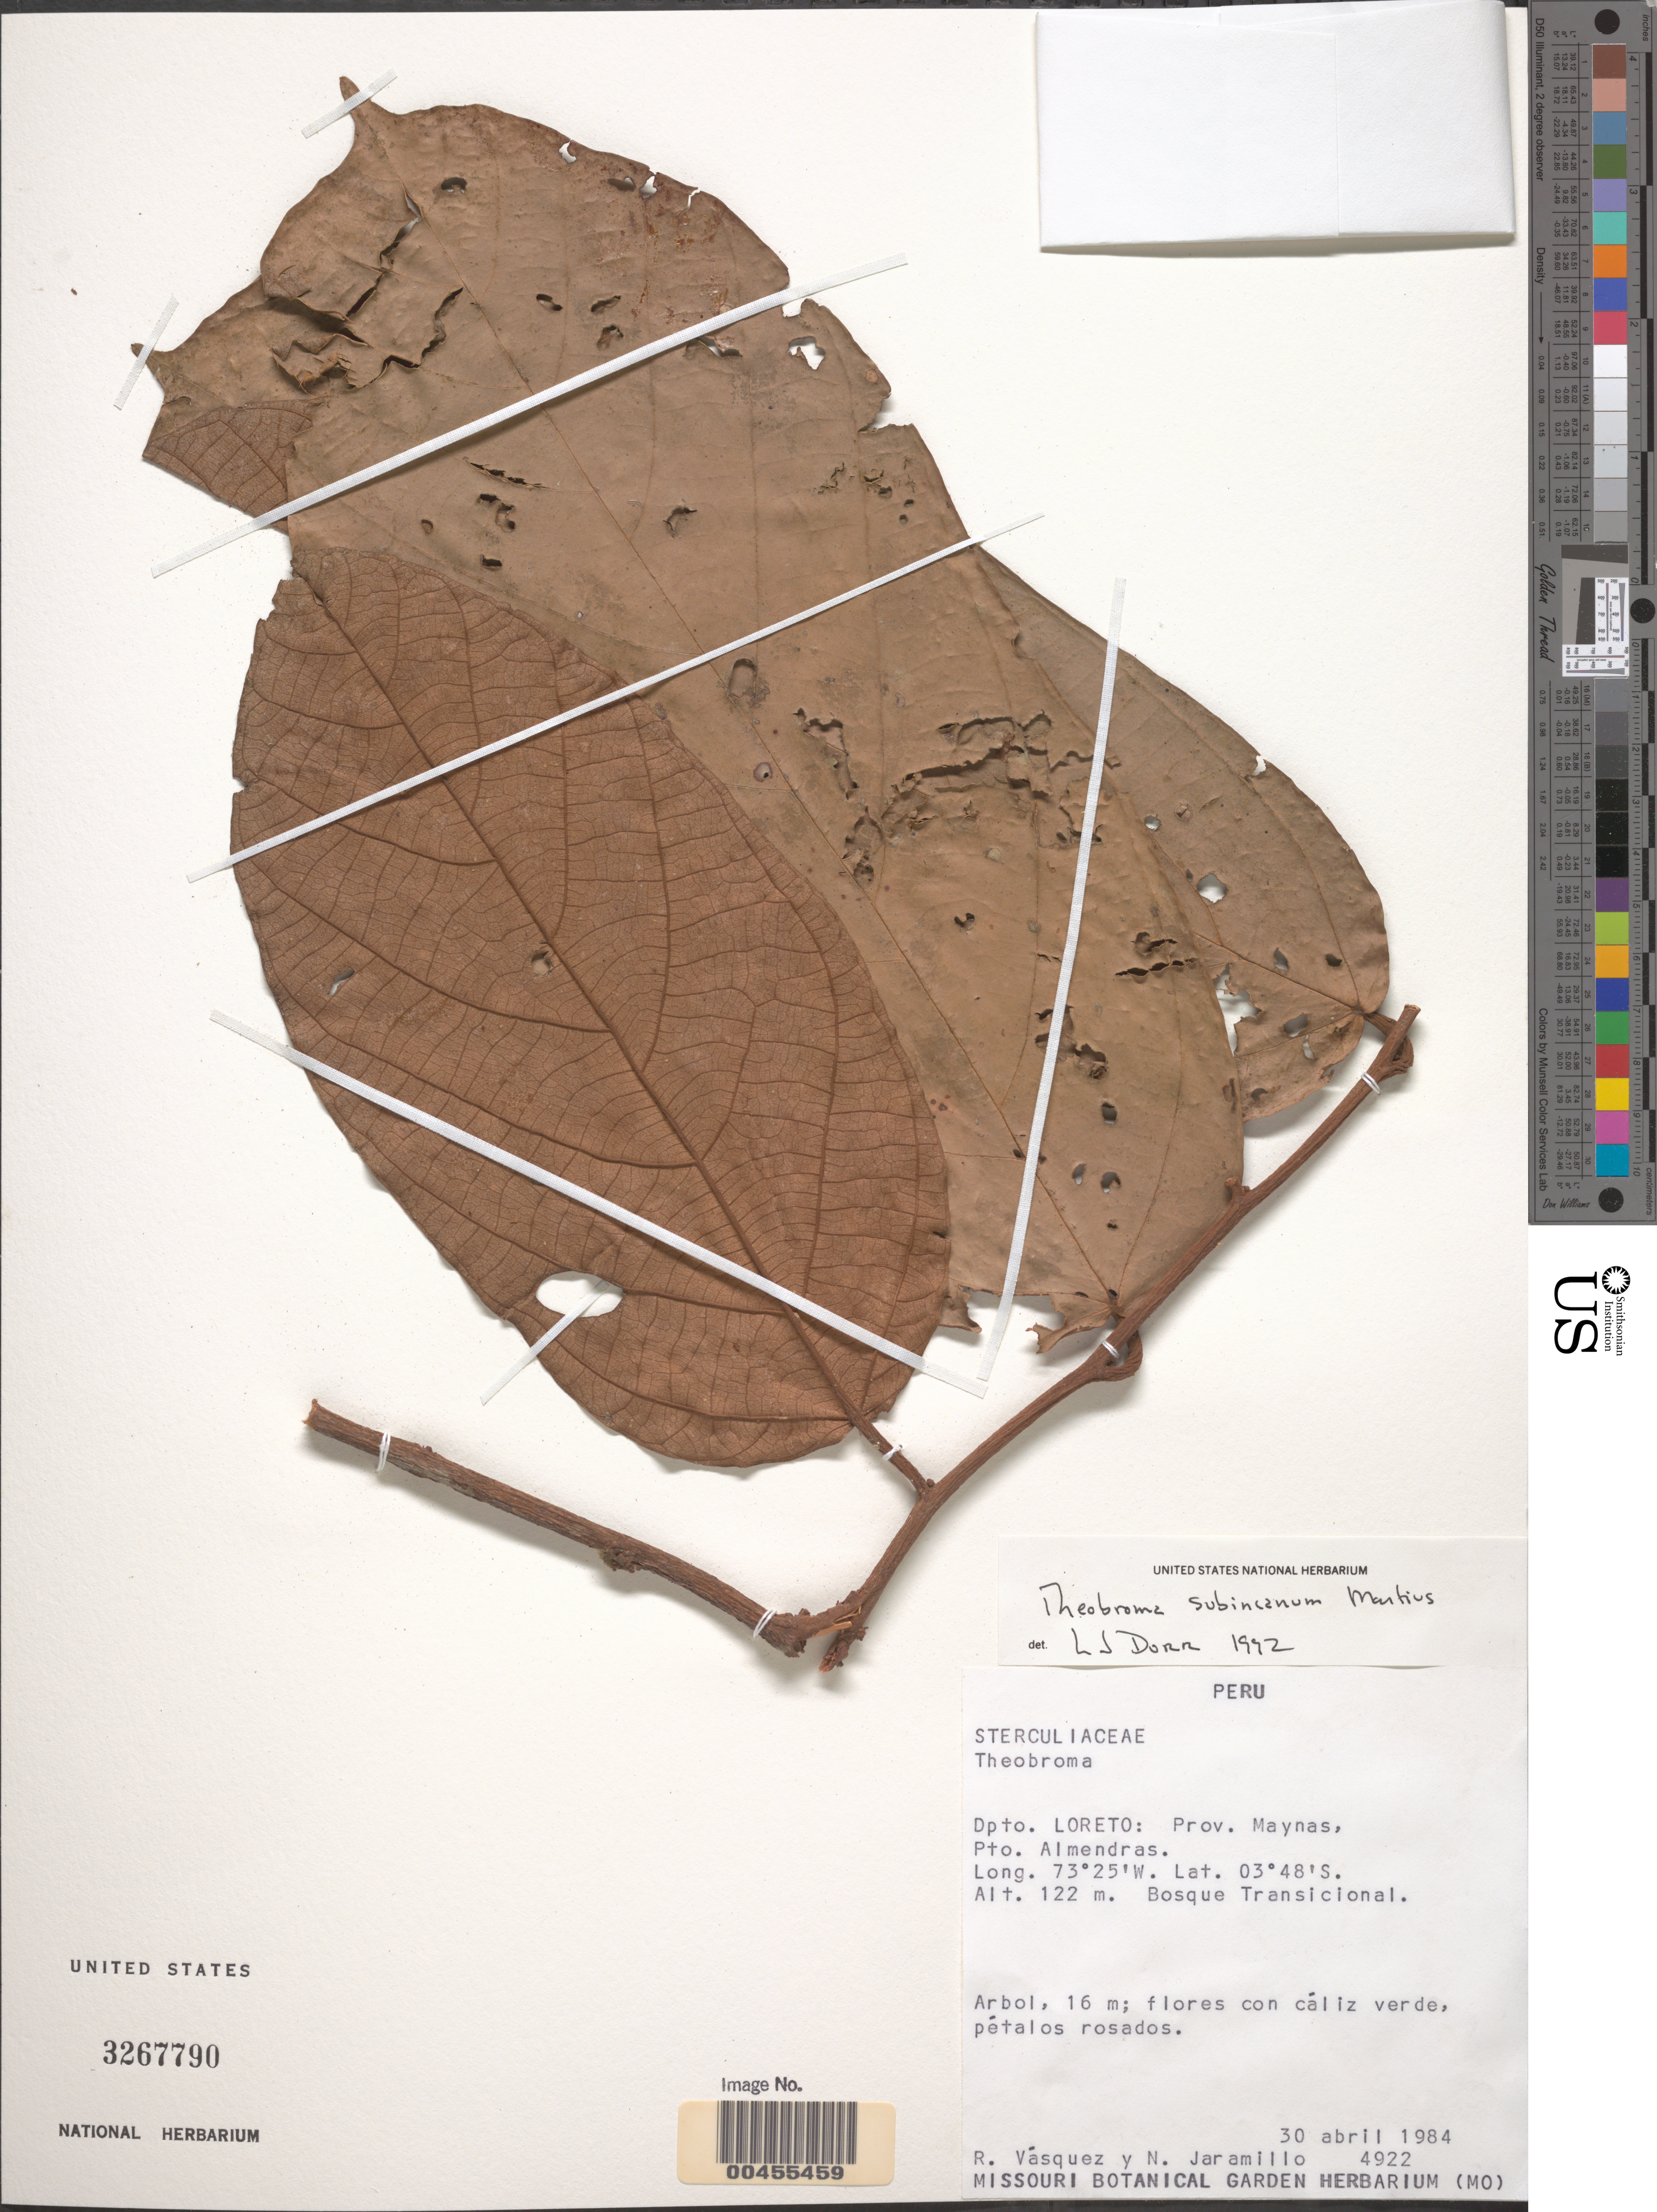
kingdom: Plantae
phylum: Tracheophyta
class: Magnoliopsida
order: Malvales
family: Malvaceae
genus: Theobroma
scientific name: Theobroma subincanum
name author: Mart.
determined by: Dorr, L. J., (BOT), Smithsonian Institution - National Museum of Natural History (UNITED STATES)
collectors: R. Vásquez & N. Jaramillo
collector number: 4922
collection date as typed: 30 Apr 1984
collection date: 1984-04-30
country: Peru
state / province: Loreto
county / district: Maynas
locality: Pto. Almendras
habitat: Bosque Transicional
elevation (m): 122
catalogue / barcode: US 3267790